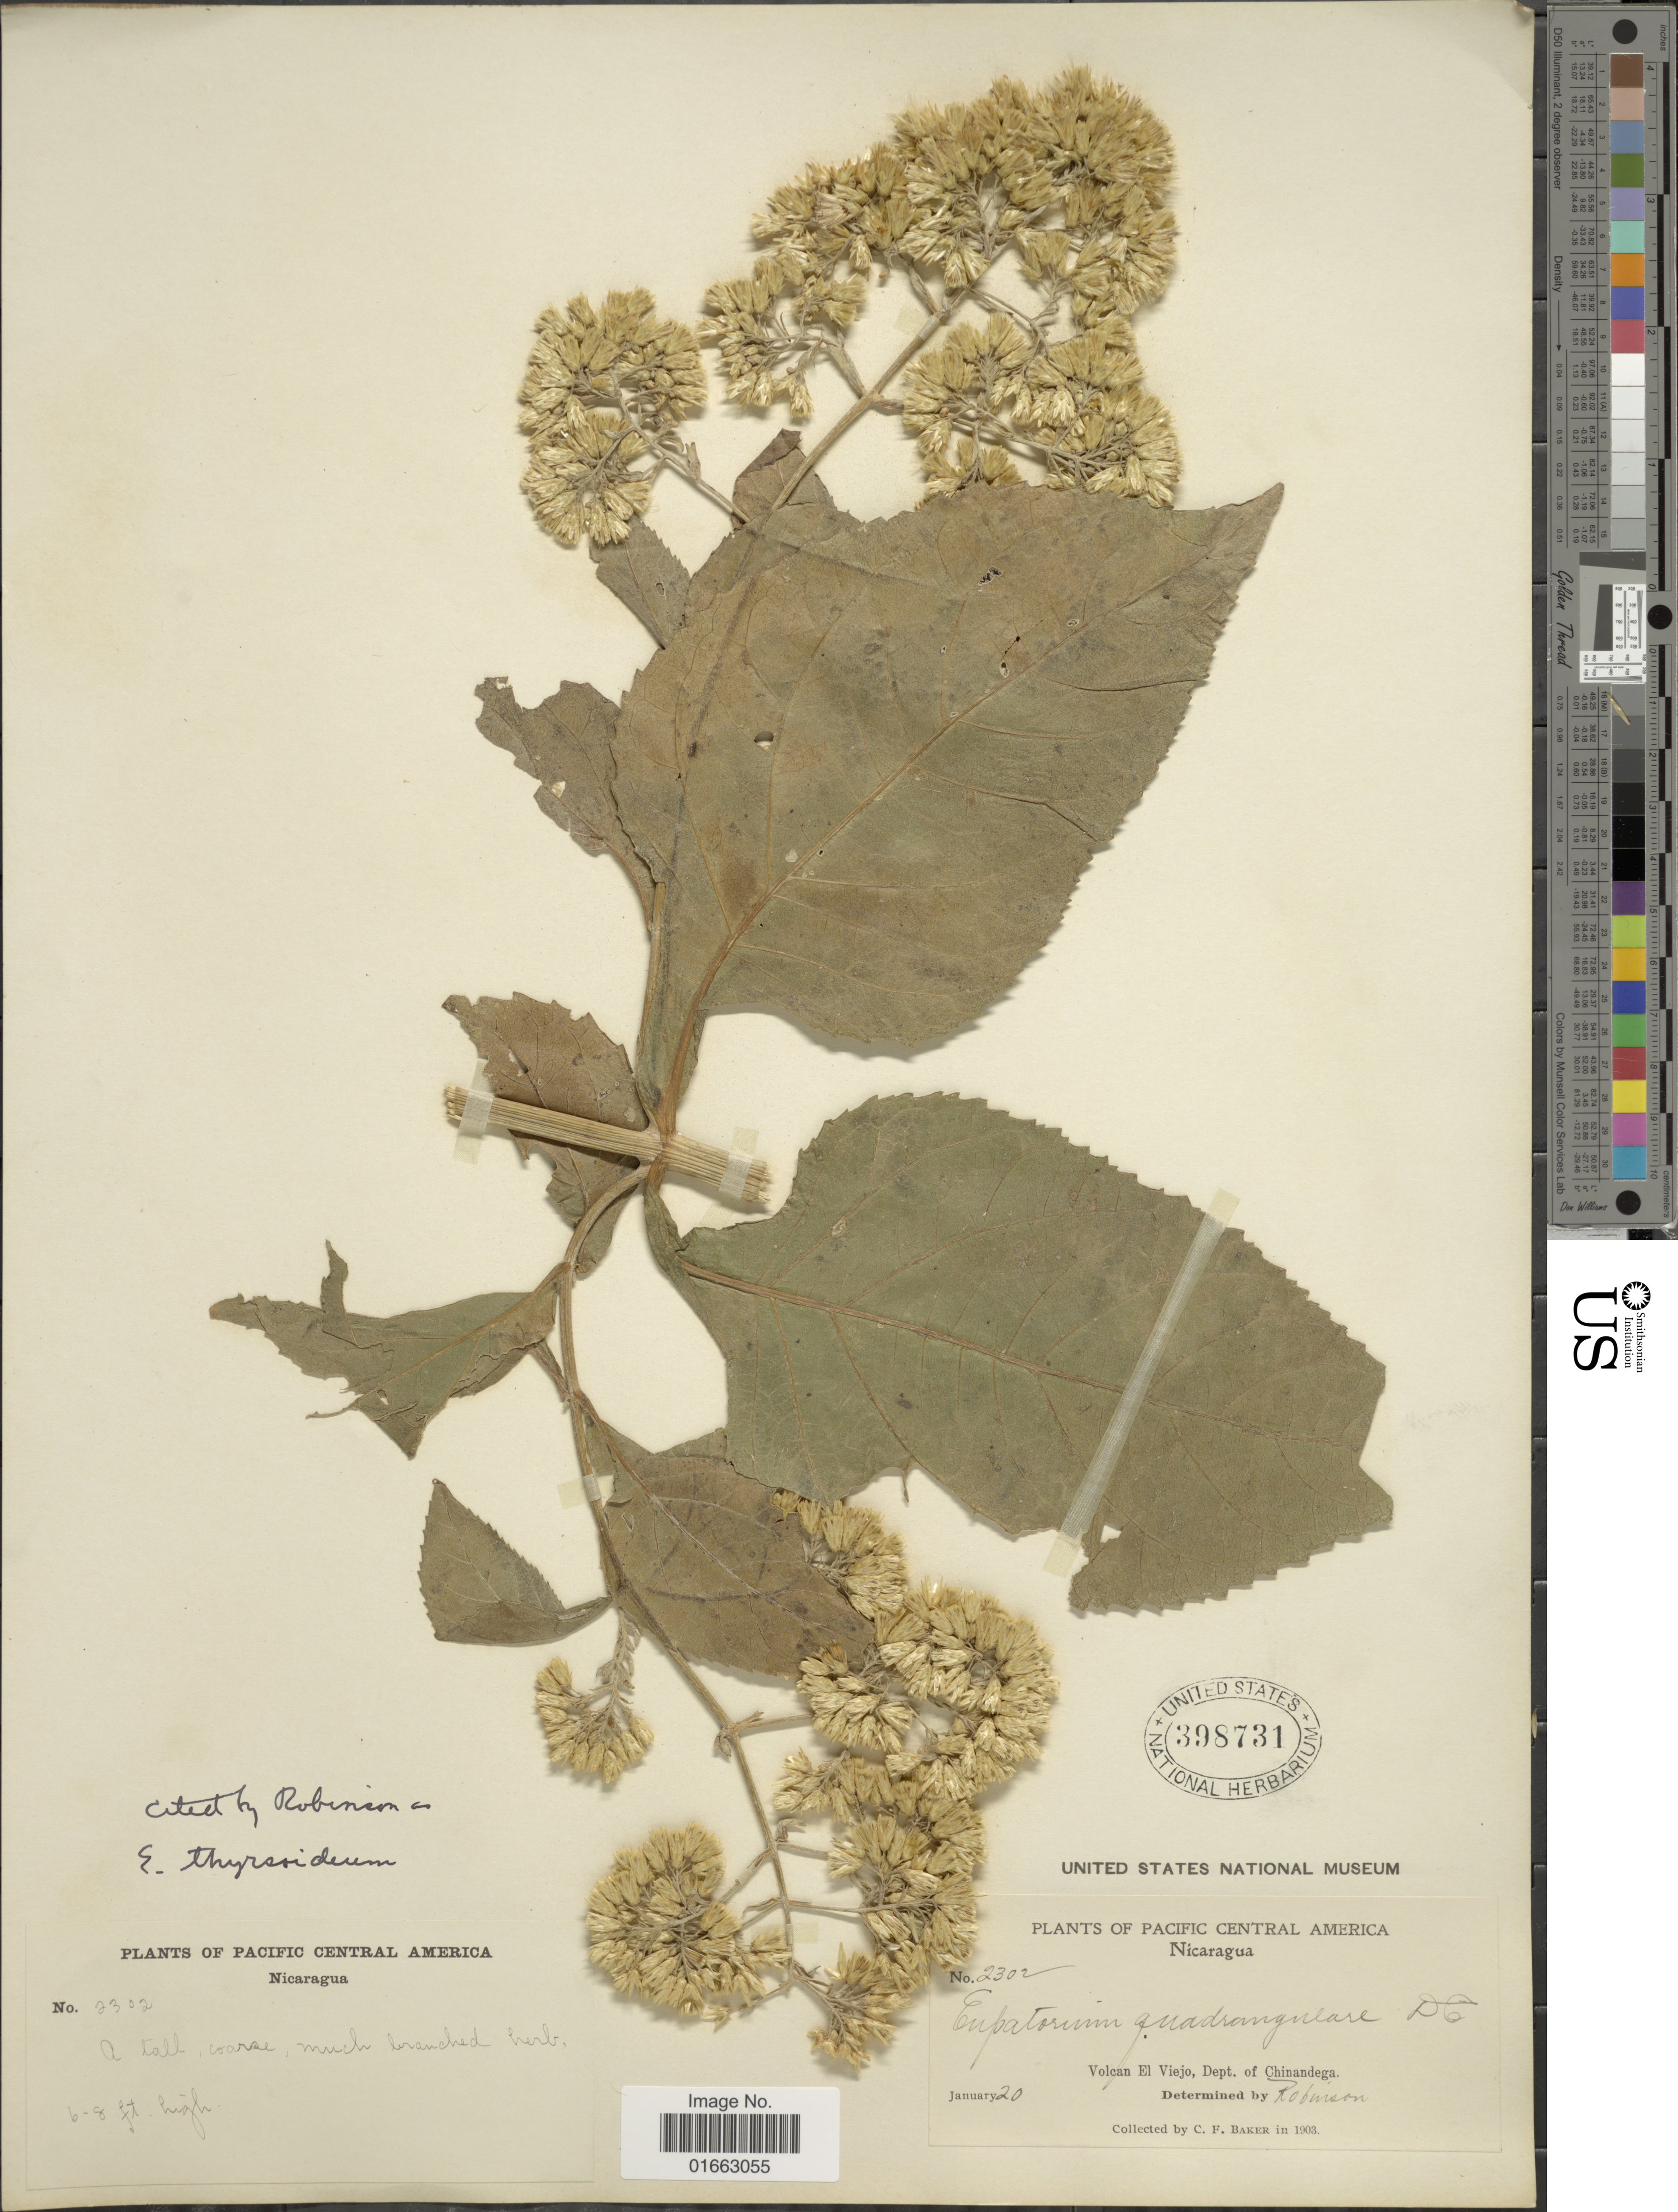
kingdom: Plantae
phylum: Tracheophyta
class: Magnoliopsida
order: Asterales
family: Asteraceae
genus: Critonia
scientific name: Critonia thyrsoidea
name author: (Moc. ex DC.) R.M. King & H. Rob.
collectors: C. F. Baker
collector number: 2302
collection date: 1903-01-20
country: Nicaragua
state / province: Chinandega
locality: Pacific Central America, Volcan El Viejo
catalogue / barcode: US 398731